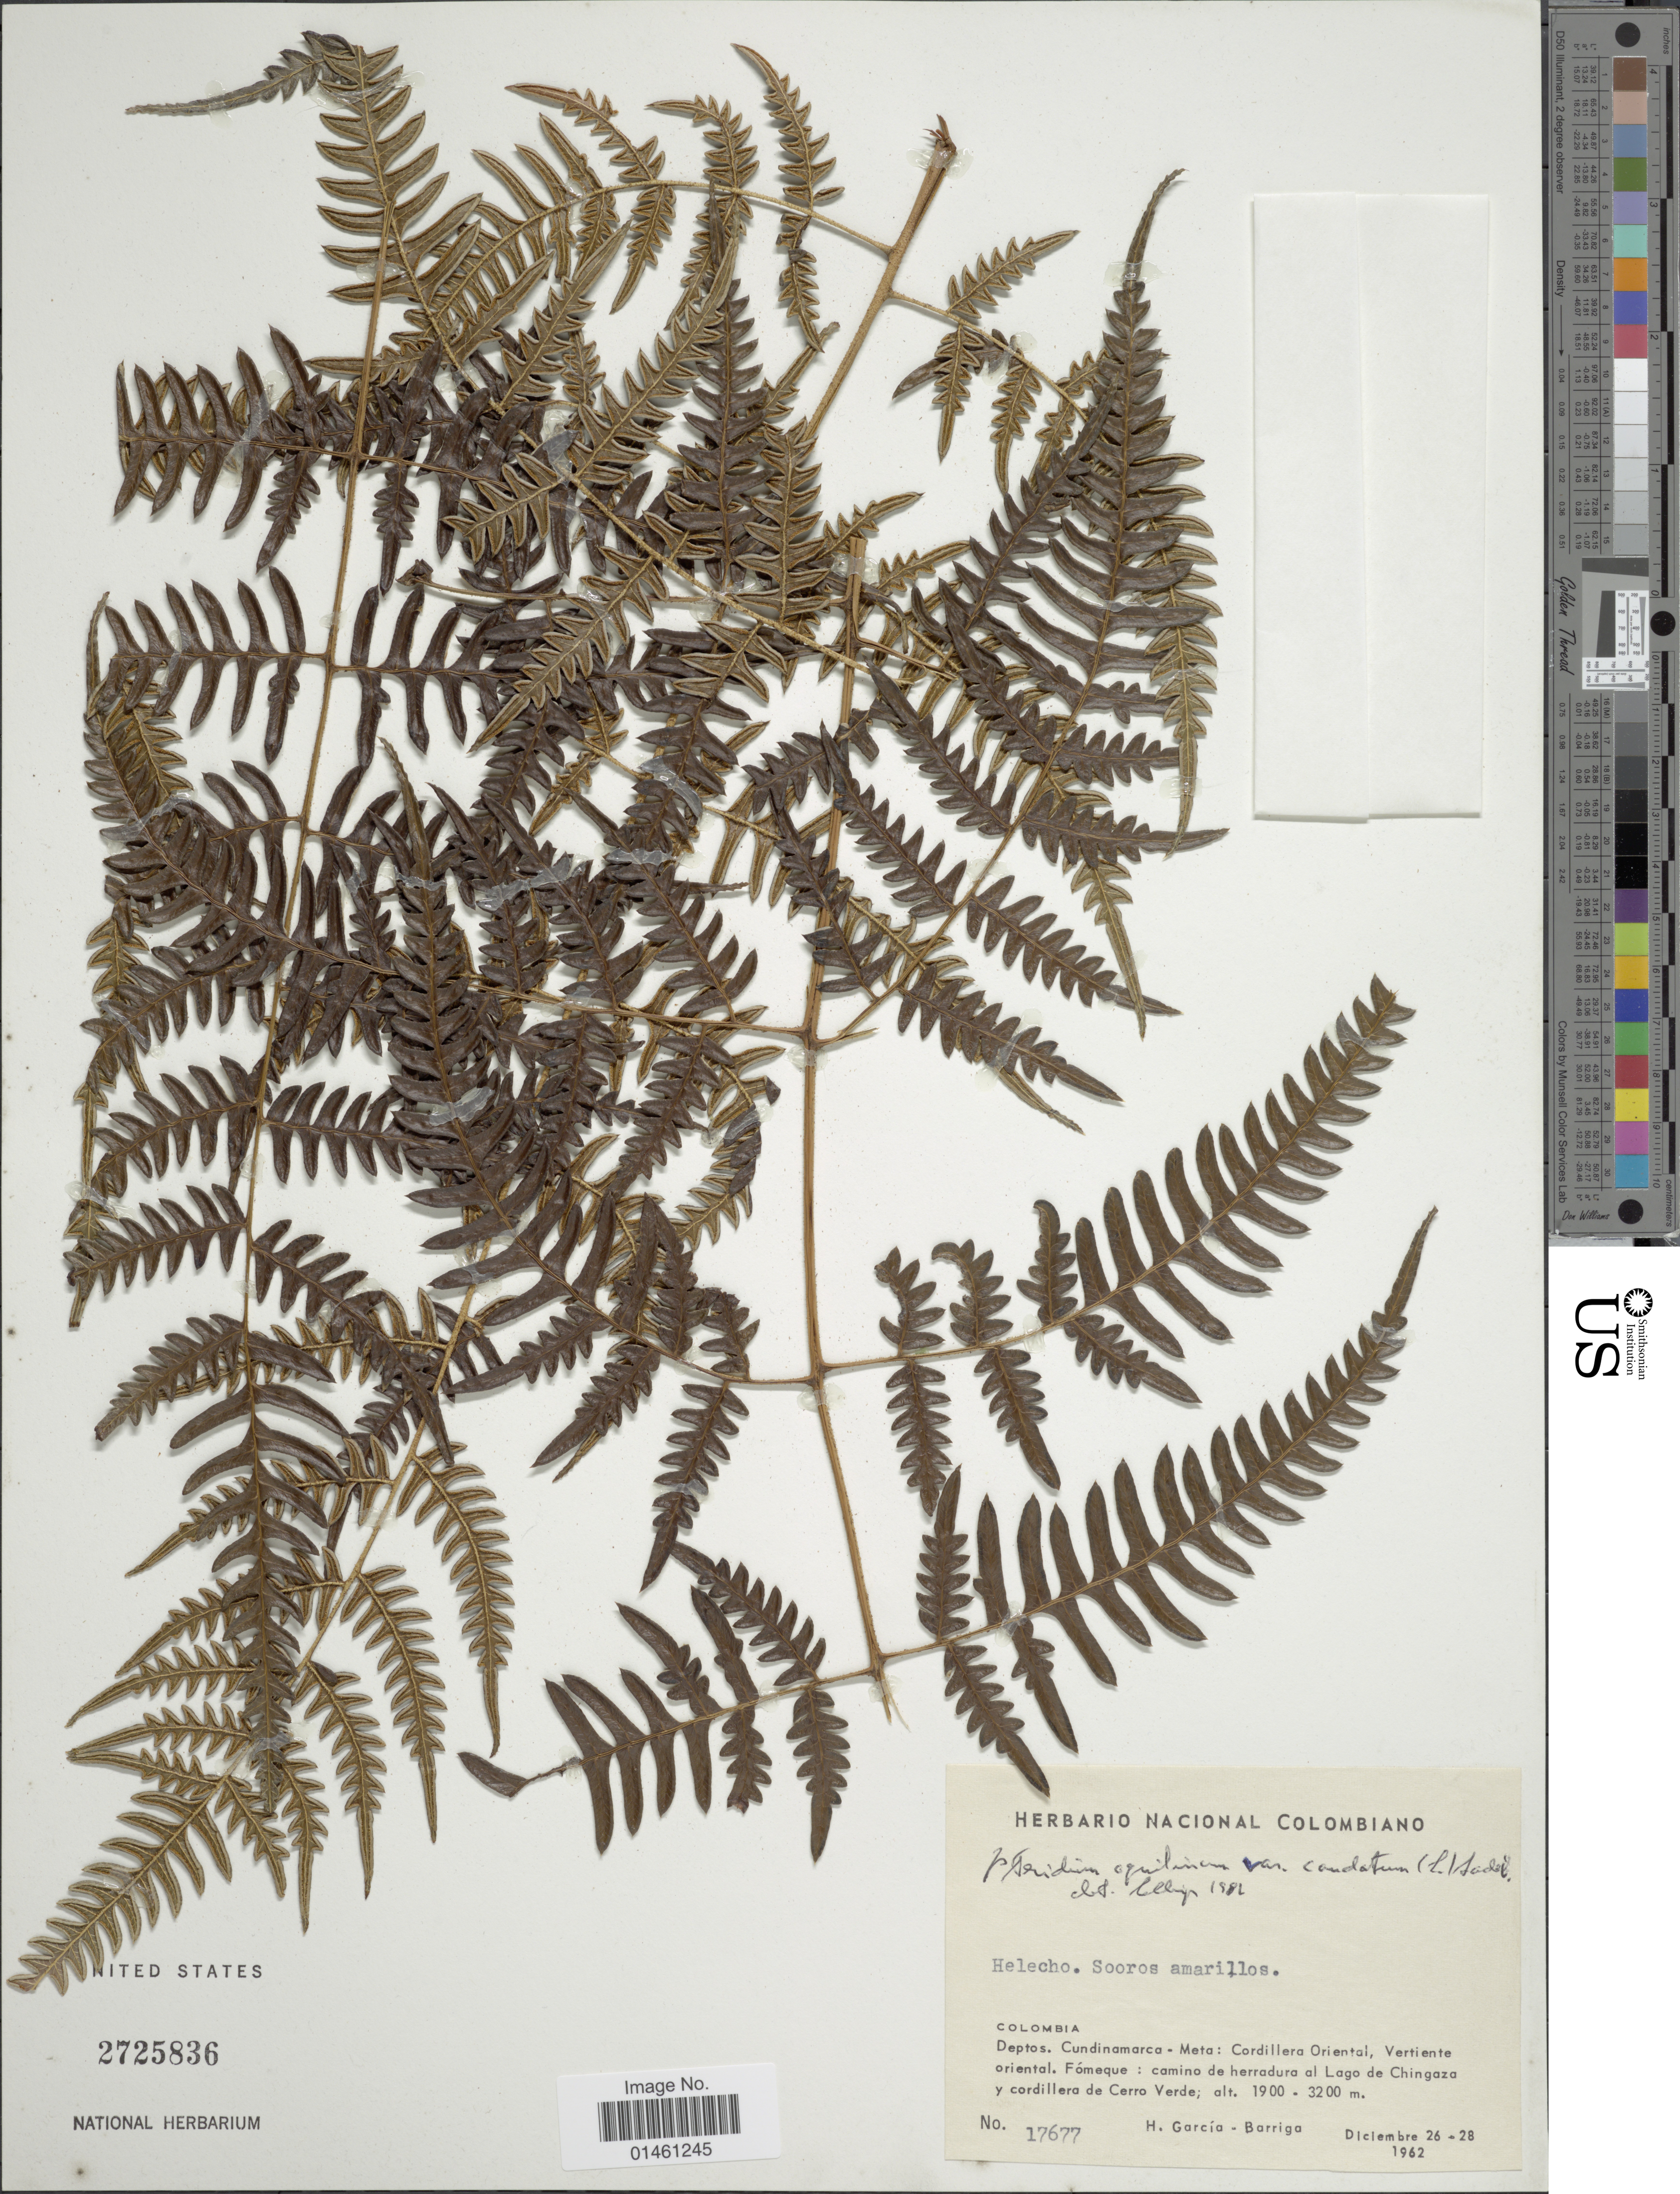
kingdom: Plantae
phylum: Tracheophyta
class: Polypodiopsida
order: Polypodiales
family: Dennstaedtiaceae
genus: Pteridium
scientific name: Pteridium caudatum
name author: (L.) Maxon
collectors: H. García Barriga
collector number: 17677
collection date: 1962-12-26/1962-12-28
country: Colombia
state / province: Cundinamarca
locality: Colombia, Deptos. Cundinamarca-Meta: Cordillera Oriental, Vertiente oriental, Fómeque: camino de herradura a lago de Chingaza y cordillera de Cerro Verde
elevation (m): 1900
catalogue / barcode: US 2725836